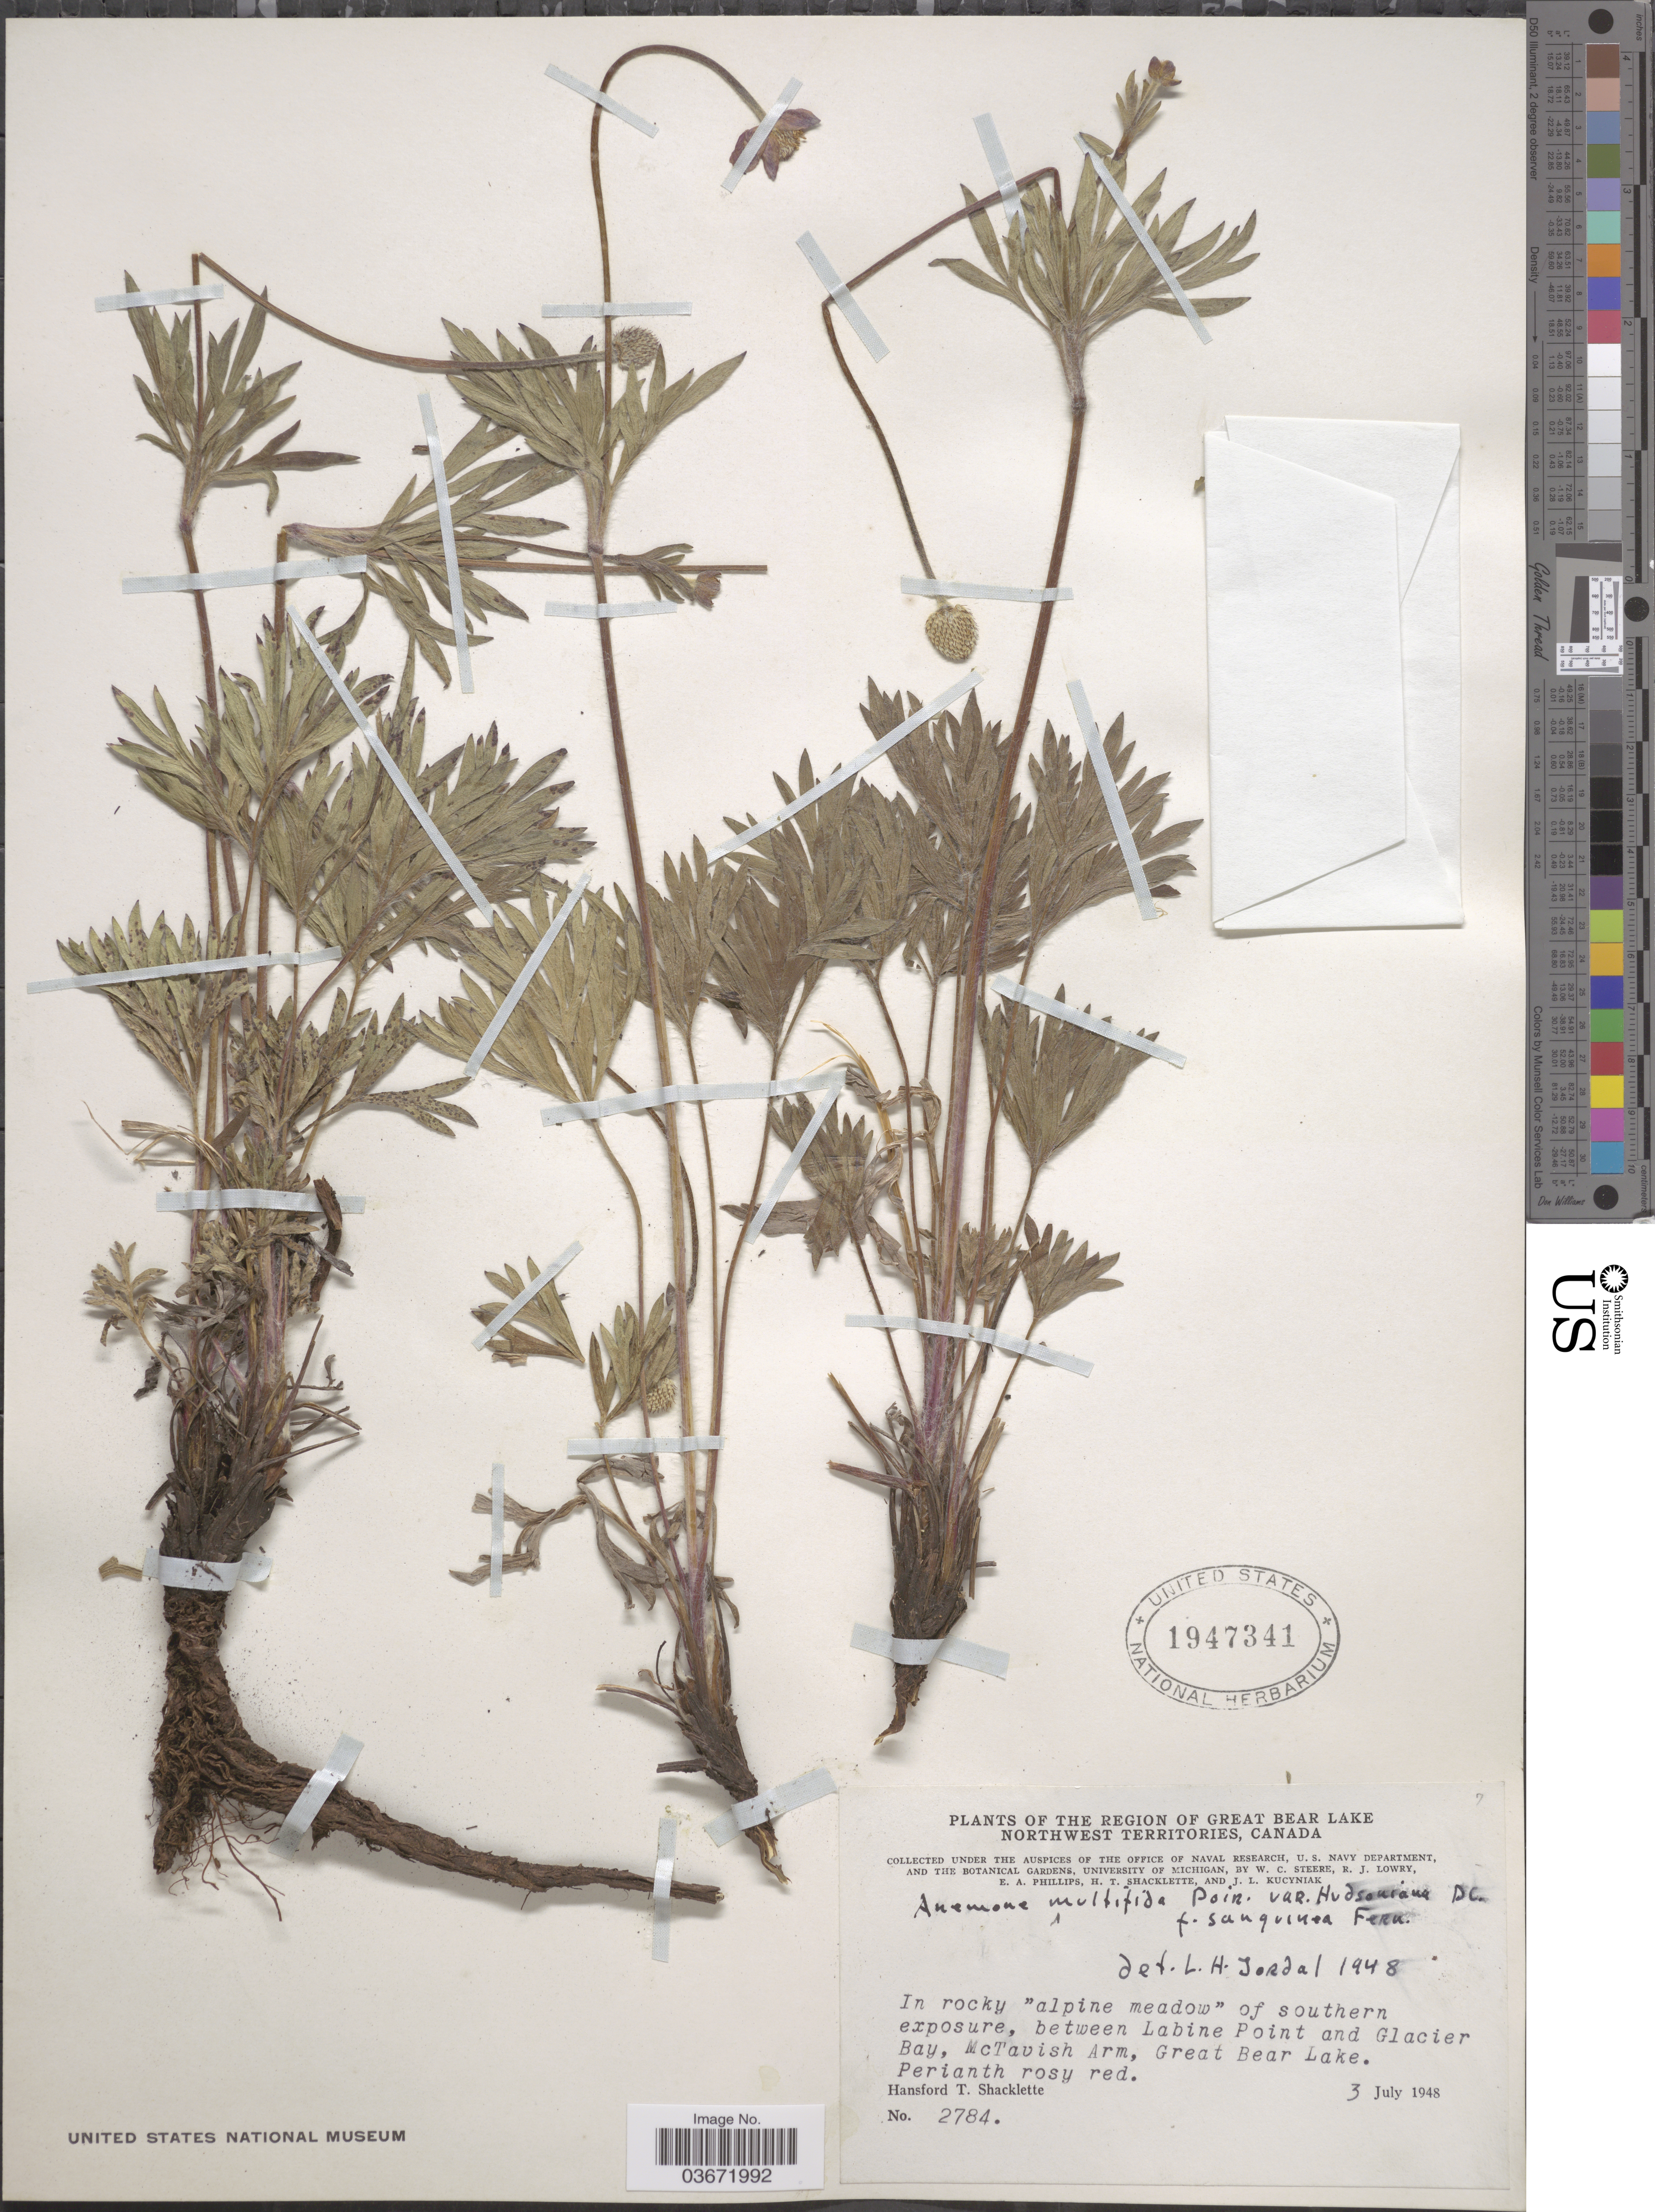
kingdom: Plantae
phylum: Tracheophyta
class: Magnoliopsida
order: Ranunculales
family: Ranunculaceae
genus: Anemone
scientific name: Anemone multifida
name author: Poir.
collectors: W. C. Steere, R. Lowry, E. Phillips, H. Shacklette & J. Kucyniak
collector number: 2784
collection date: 1948-07-03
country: Canada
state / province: Northwest Territories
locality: The Region of Great Bear Lake. Between Labine Point and Glacier Bay, McTavish Arm, Great Bear Lake.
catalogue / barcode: US 1947341